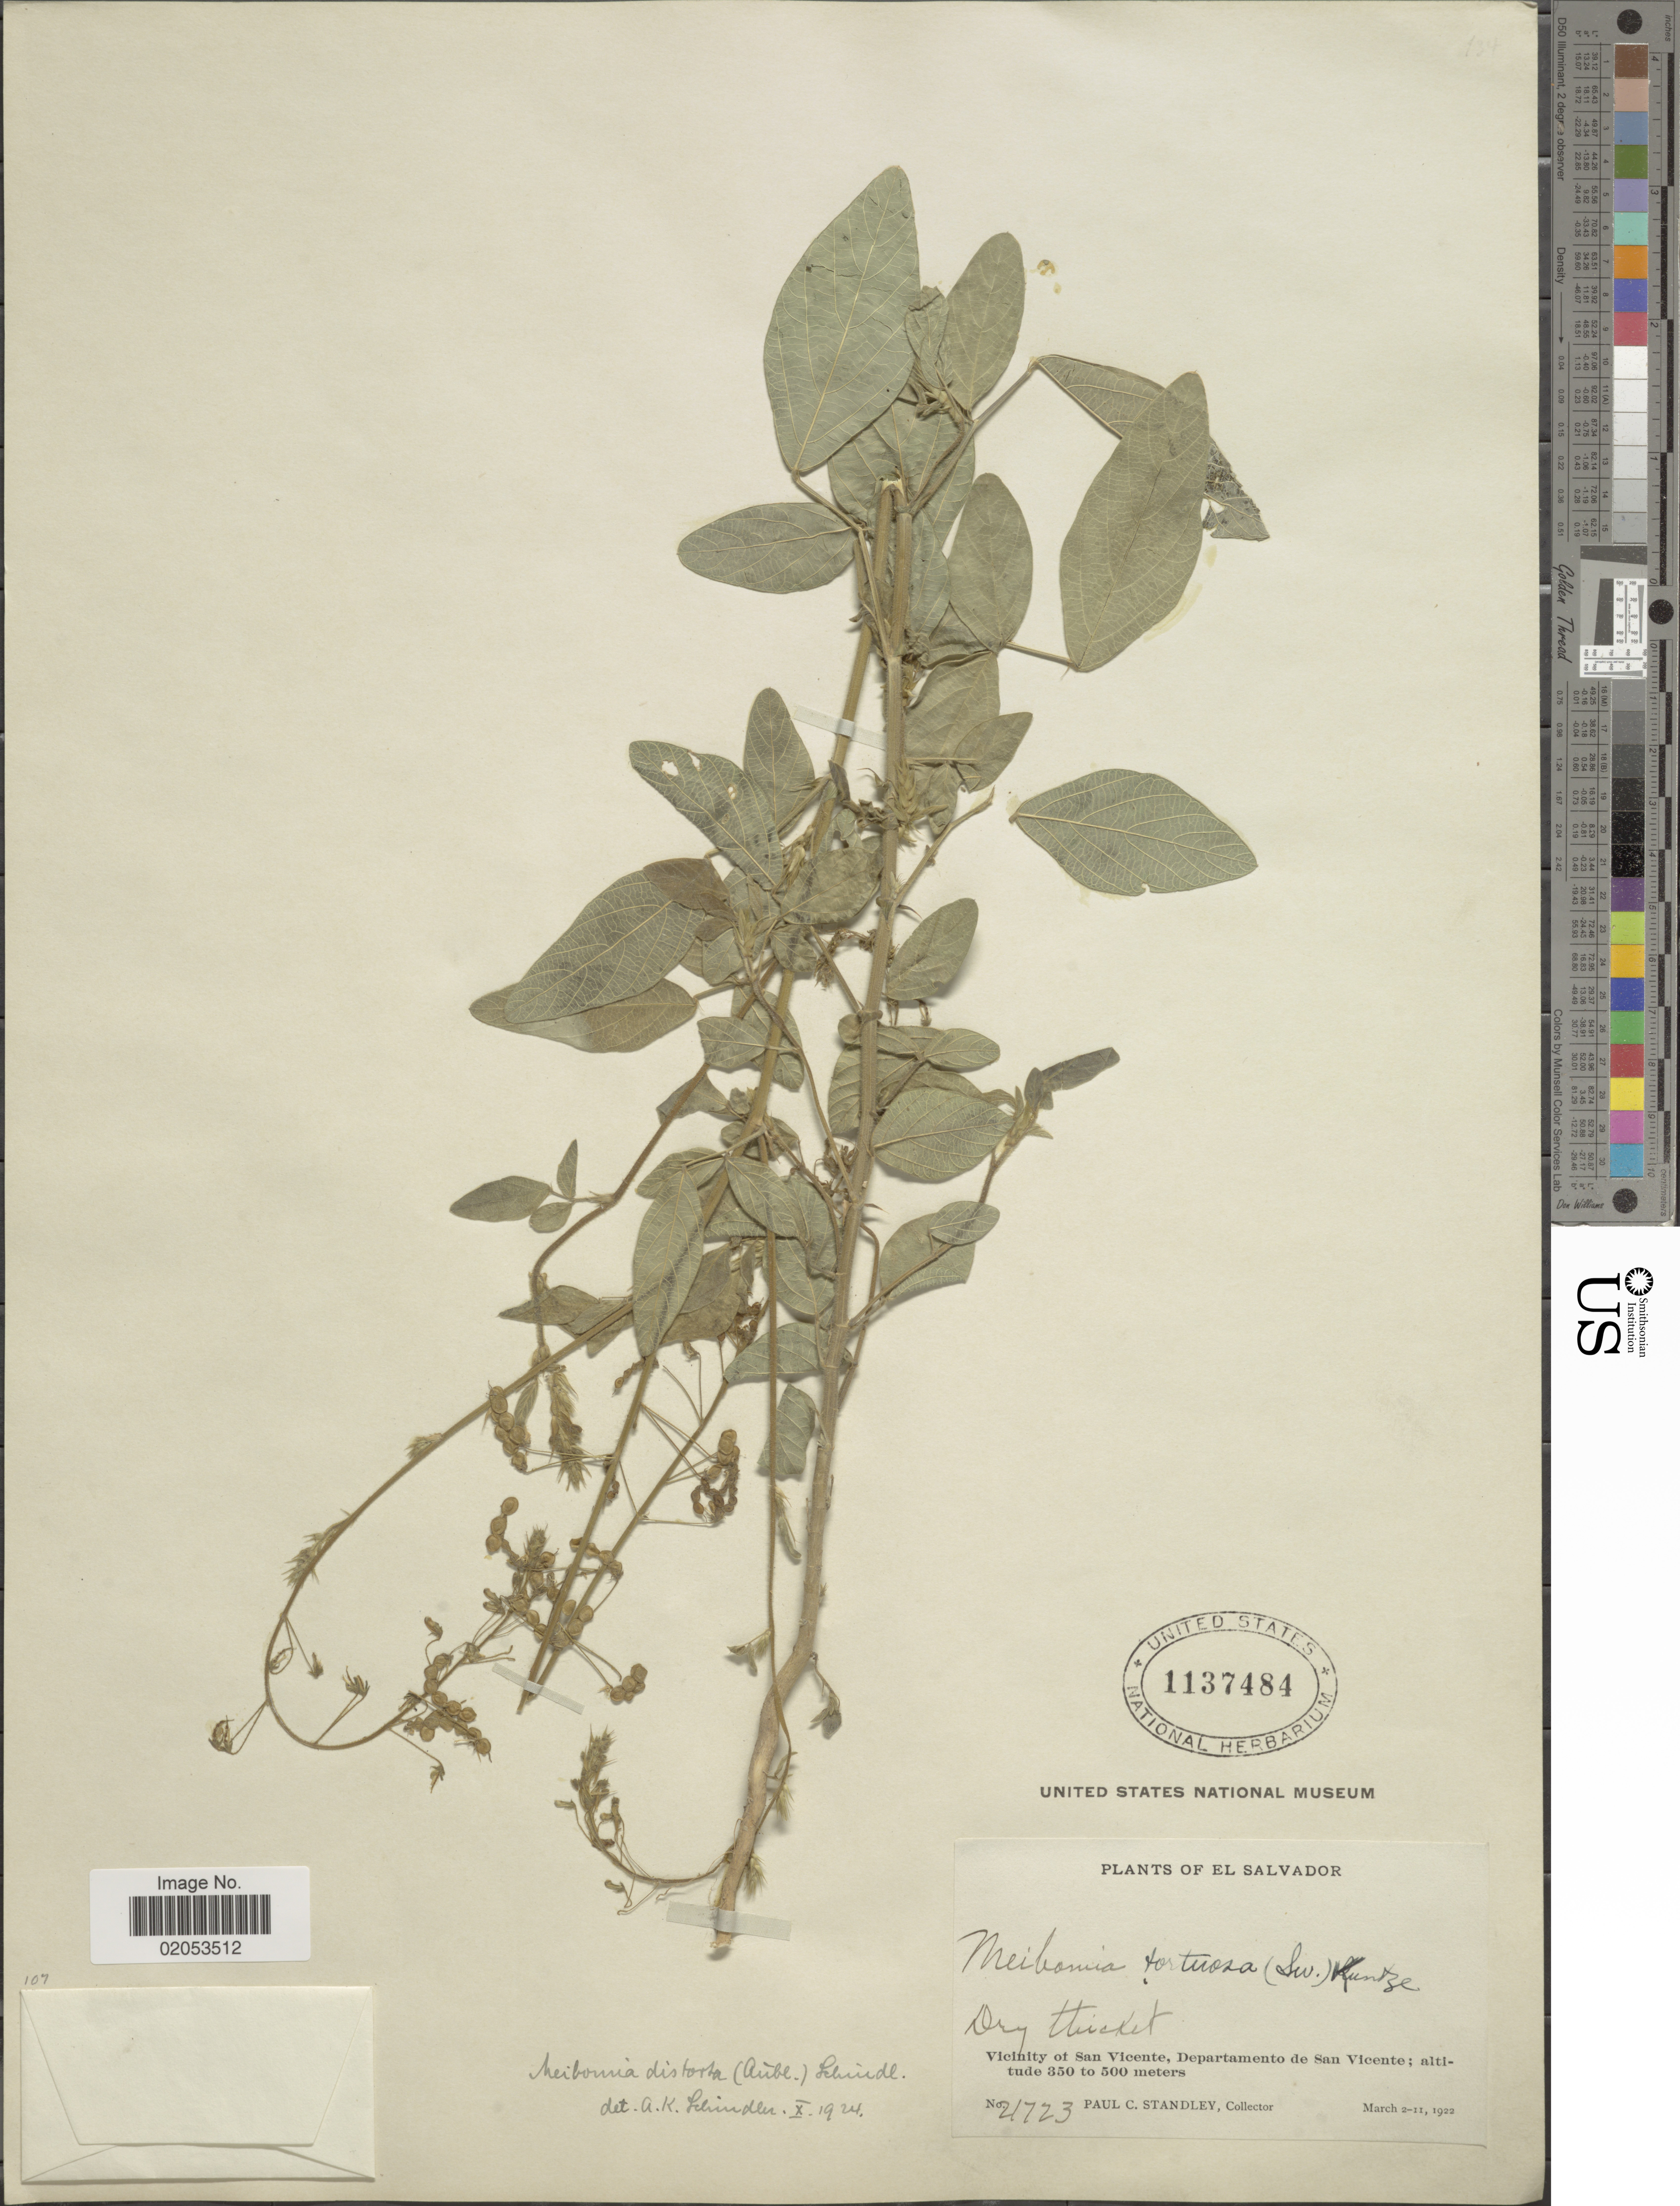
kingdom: Plantae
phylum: Tracheophyta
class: Magnoliopsida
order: Fabales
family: Fabaceae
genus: Desmodium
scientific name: Desmodium distortum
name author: (Aubl.) J.F. Macbr.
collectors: P. C. Standley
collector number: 21723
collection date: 1922-03-02/1922-03-11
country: El Salvador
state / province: San Vincente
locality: Dry thicket, Vicinity of San Vicente, Departamento de San Vicente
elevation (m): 350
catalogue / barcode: US 1137484